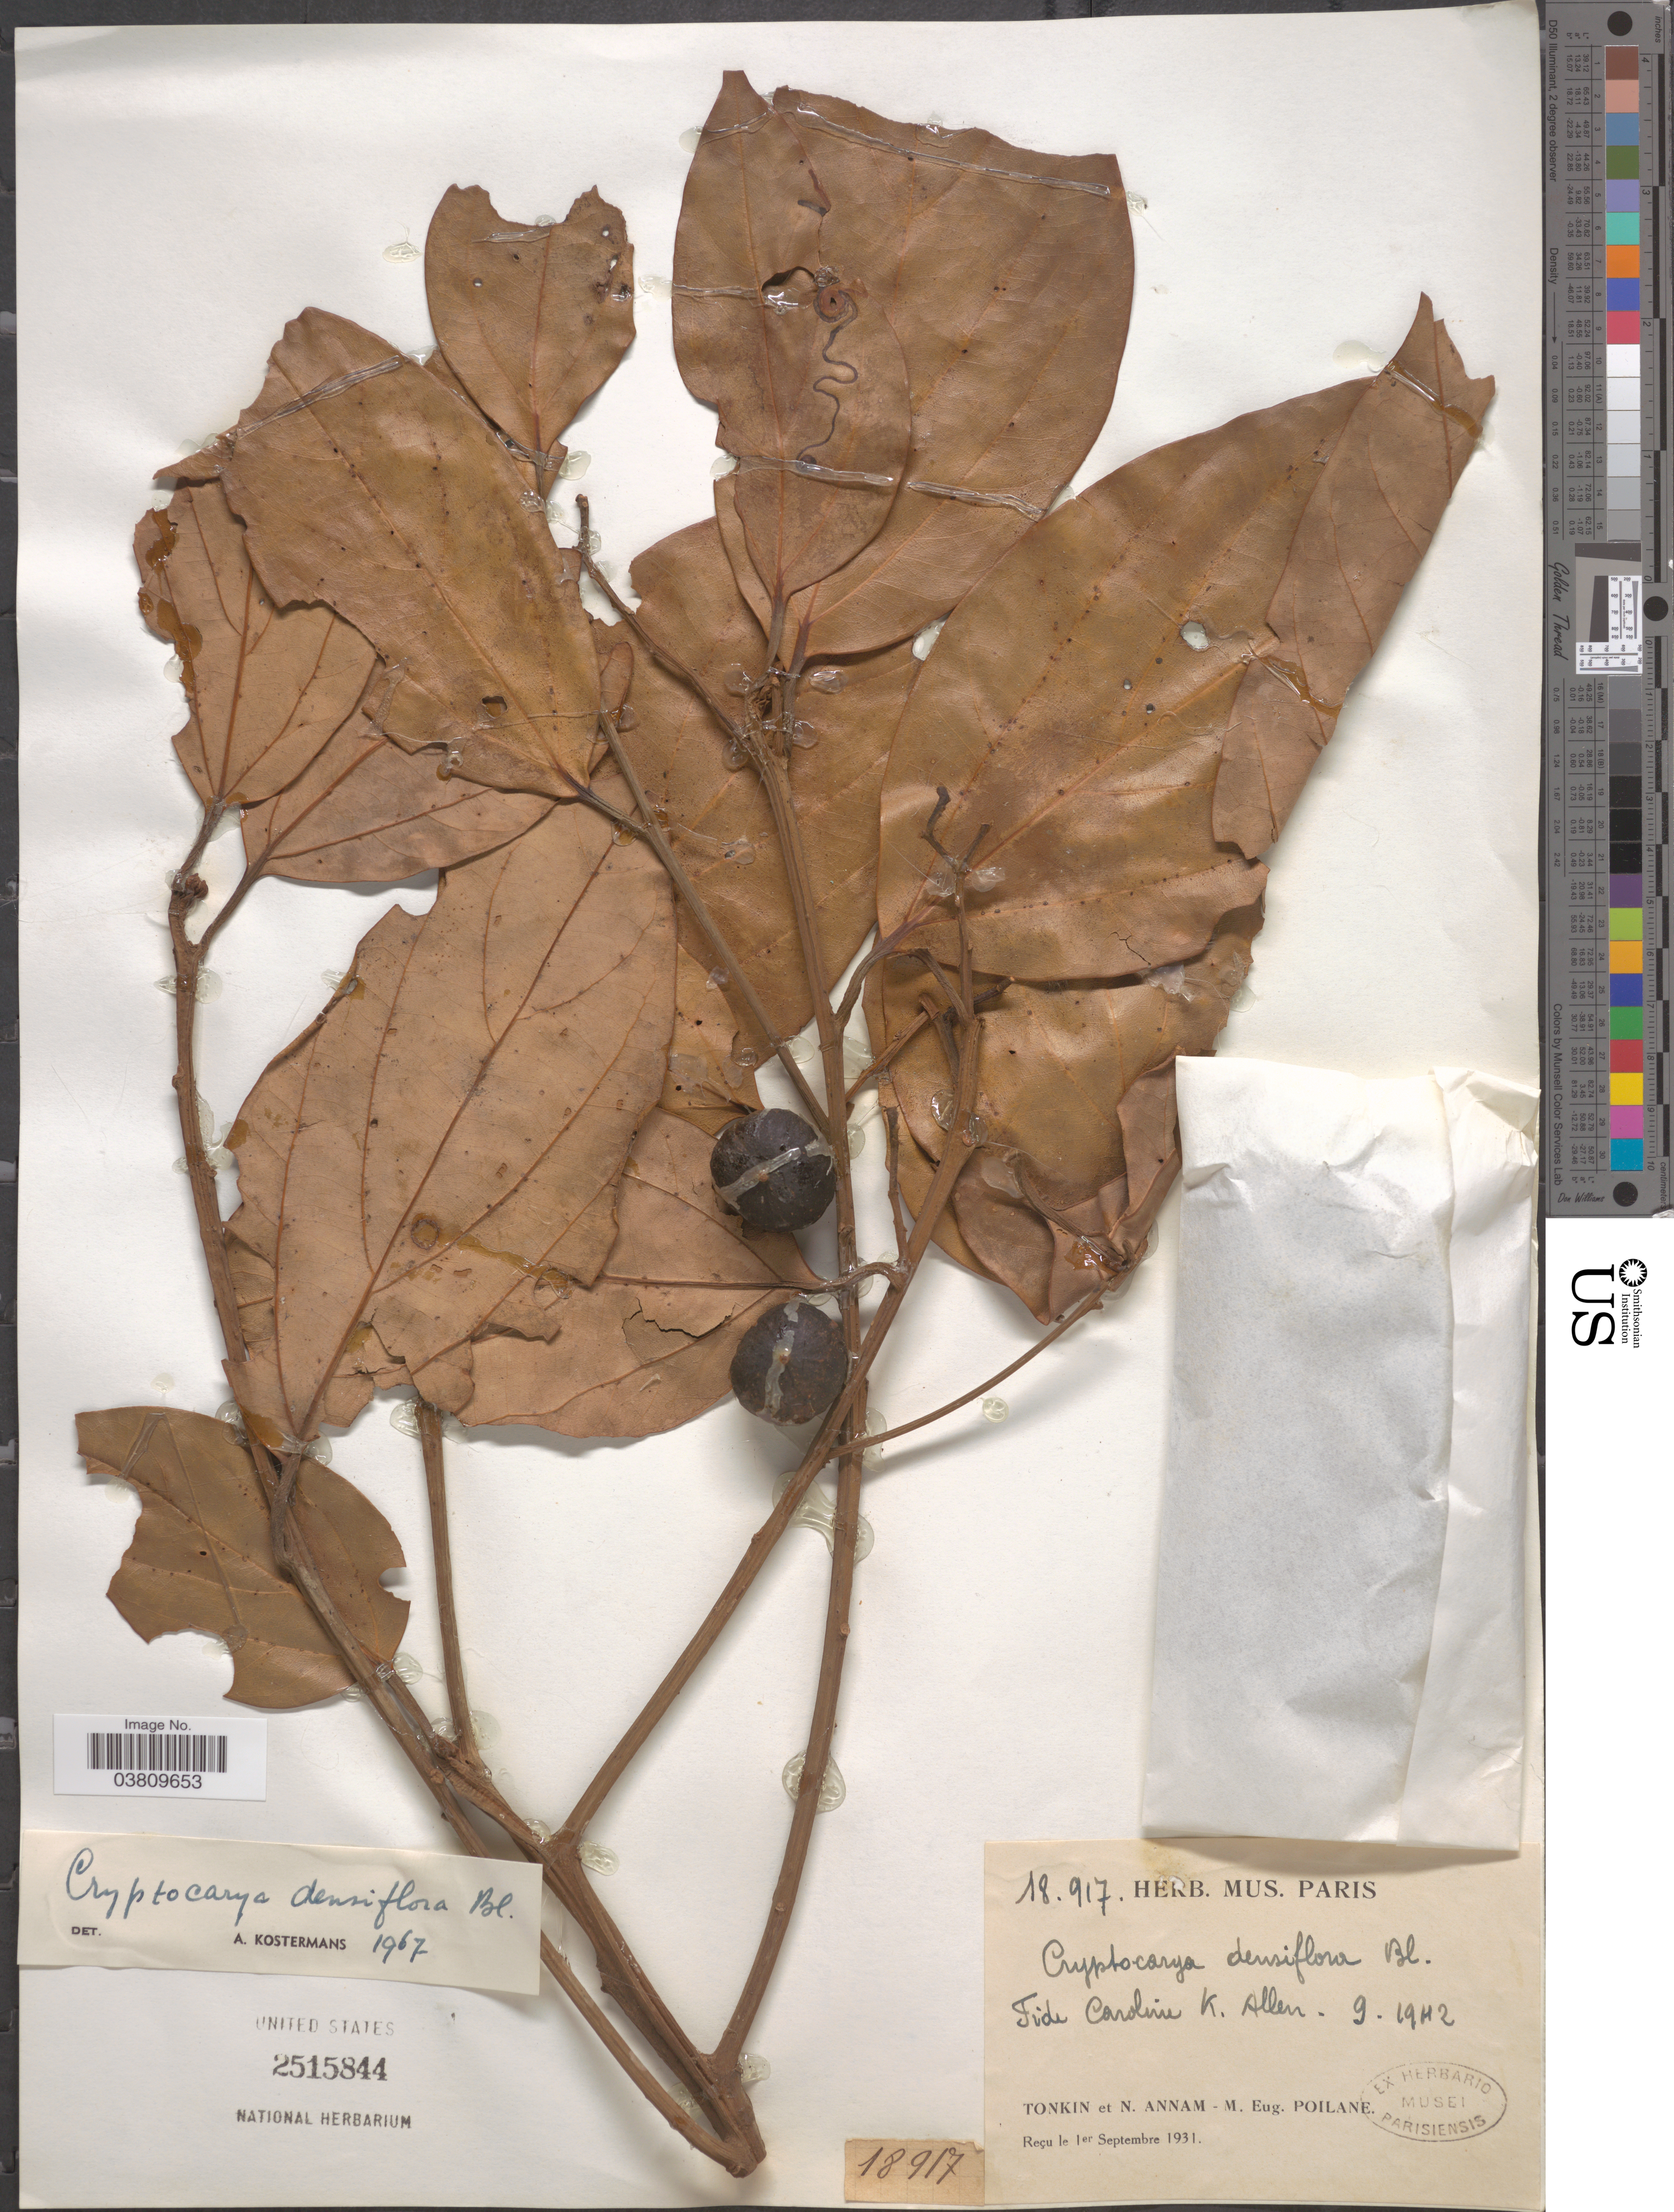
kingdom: Plantae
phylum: Tracheophyta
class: Magnoliopsida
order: Laurales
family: Lauraceae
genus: Cryptocarya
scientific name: Cryptocarya densiflora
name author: Blume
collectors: M. Poilane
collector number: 18917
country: Vietnam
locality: Tonkin et N. Annam.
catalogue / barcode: US 2515844